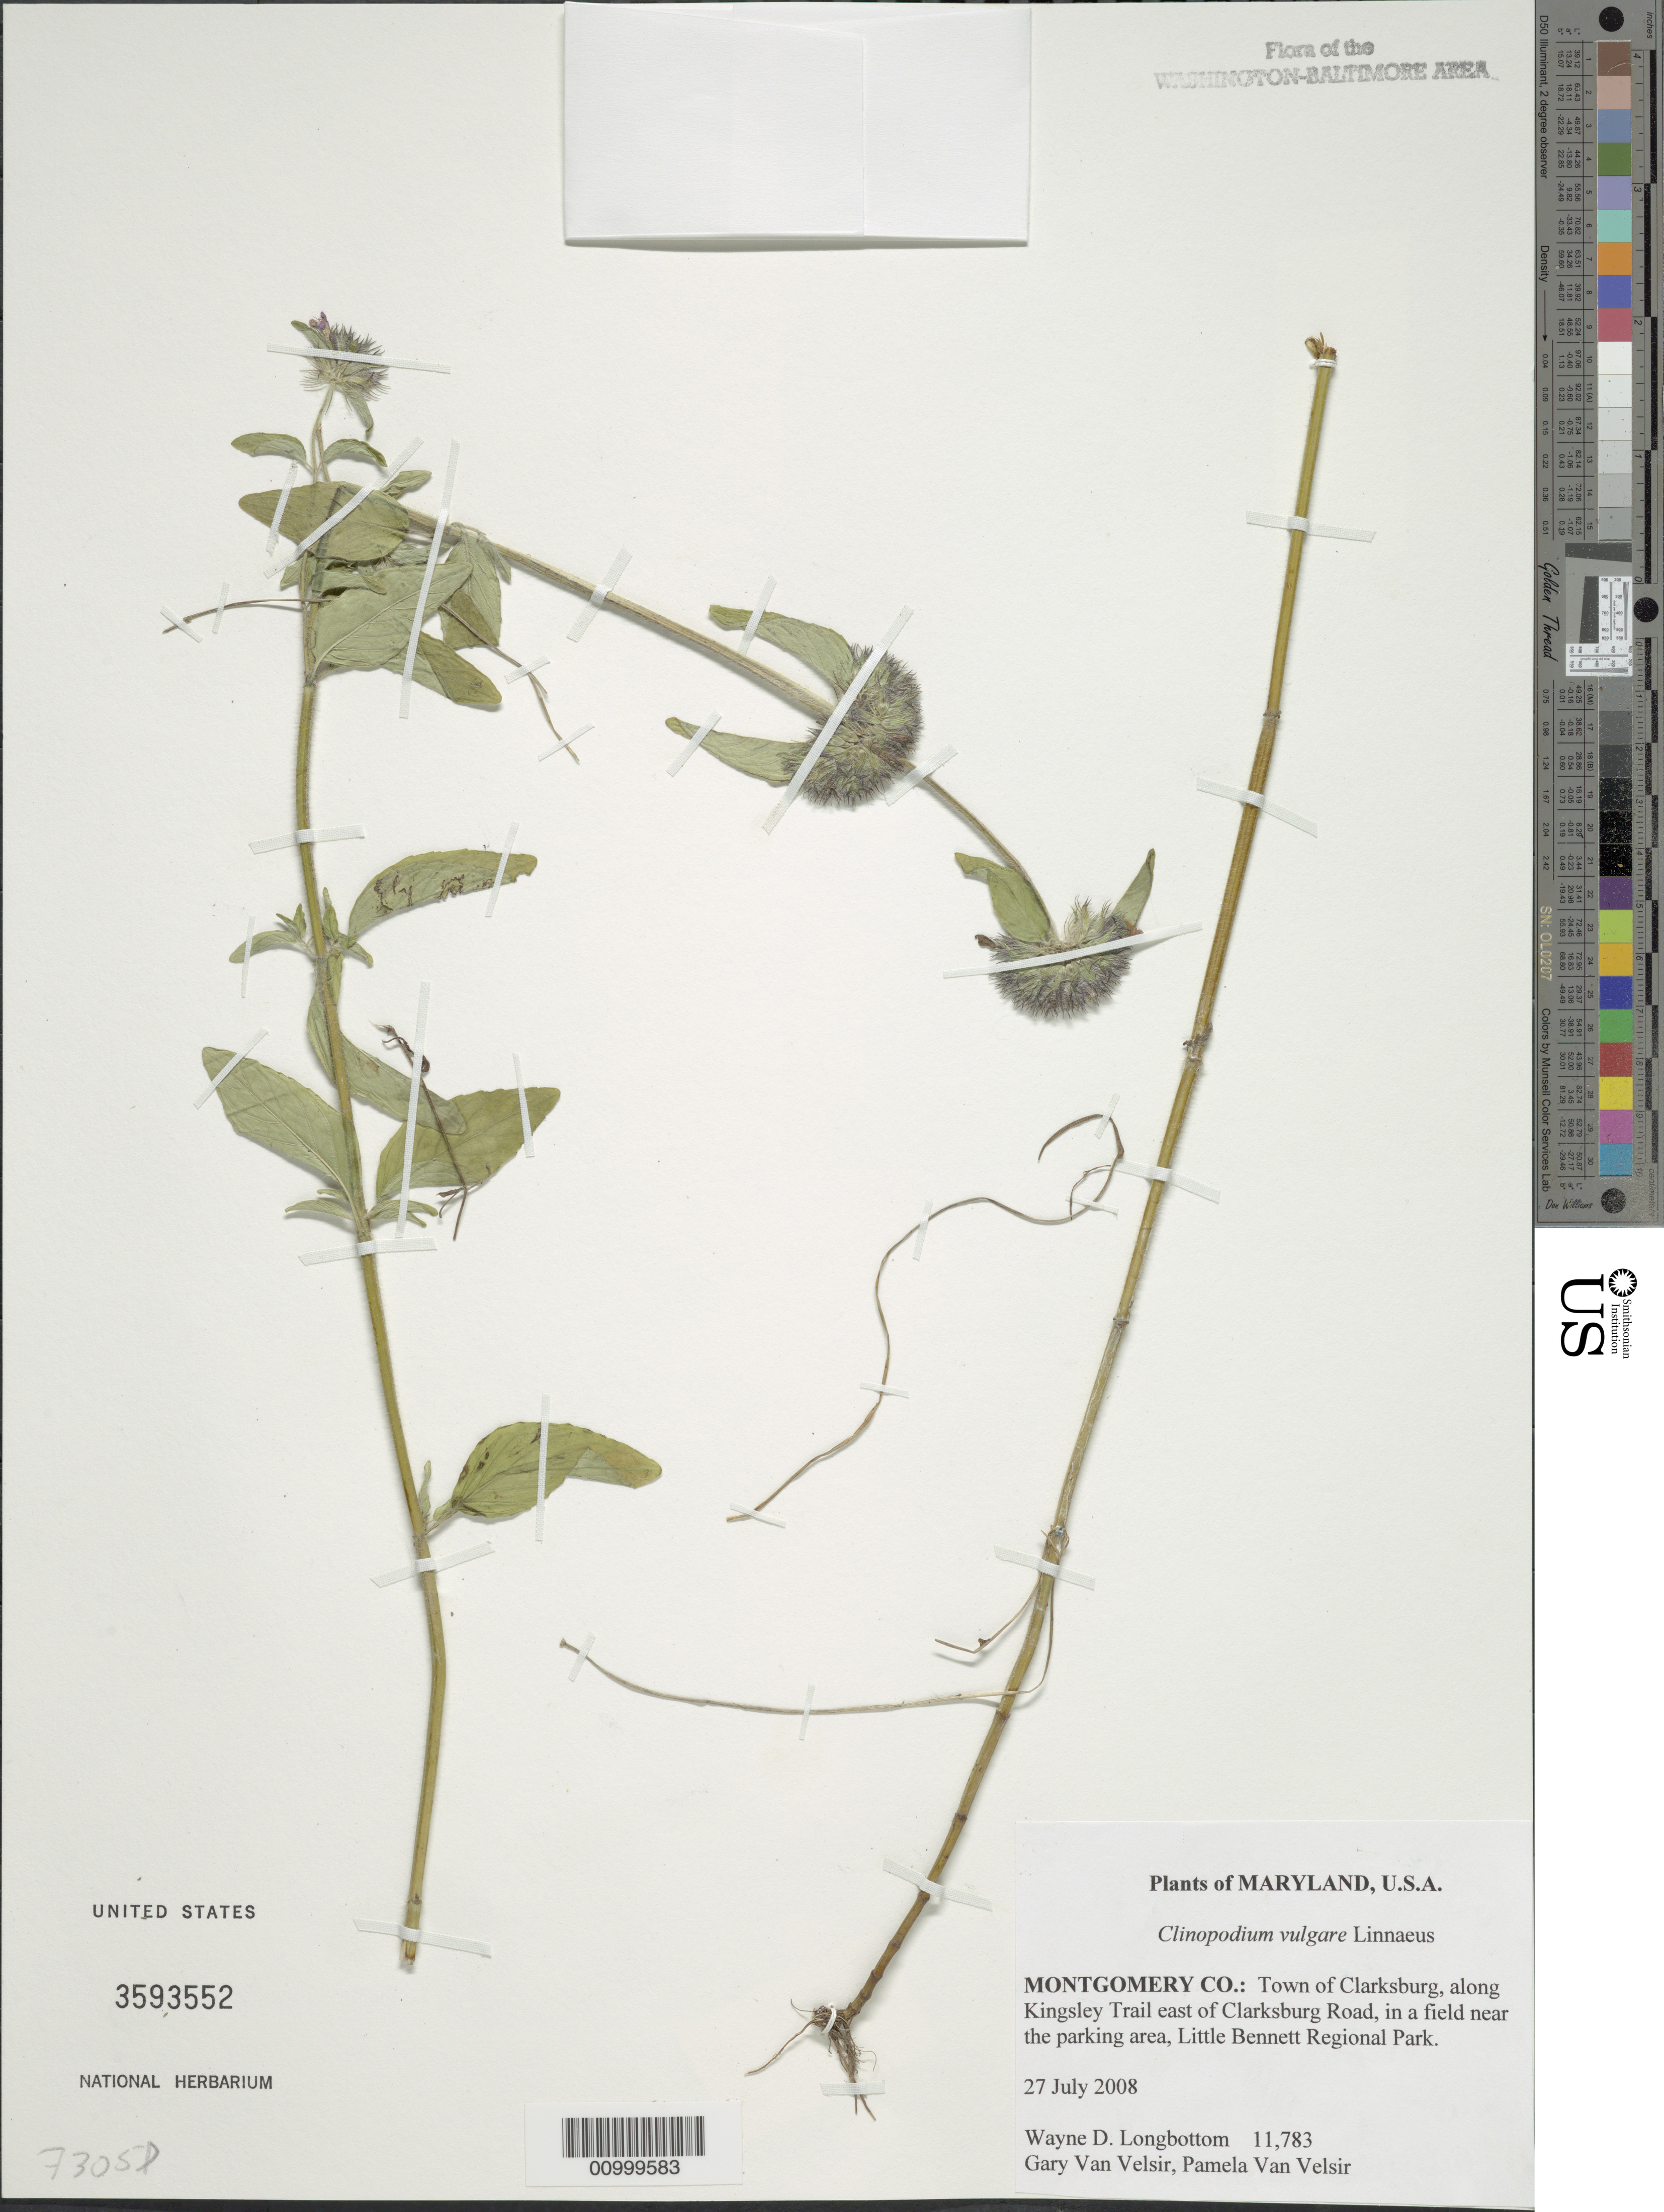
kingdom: Plantae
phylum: Tracheophyta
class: Magnoliopsida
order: Lamiales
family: Lamiaceae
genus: Clinopodium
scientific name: Clinopodium vulgare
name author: L.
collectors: W. D. Longbottom, G. Van Velsir & P. Van Velsir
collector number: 11783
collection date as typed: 27 July 2008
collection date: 2008-07-27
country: United States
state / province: Maryland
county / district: Montgomery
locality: Town of Clarksburg, along Kingsley Trail east of Clarksburg Road, Little Bennett Regional Park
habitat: in a field near the parking lot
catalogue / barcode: US 3593552